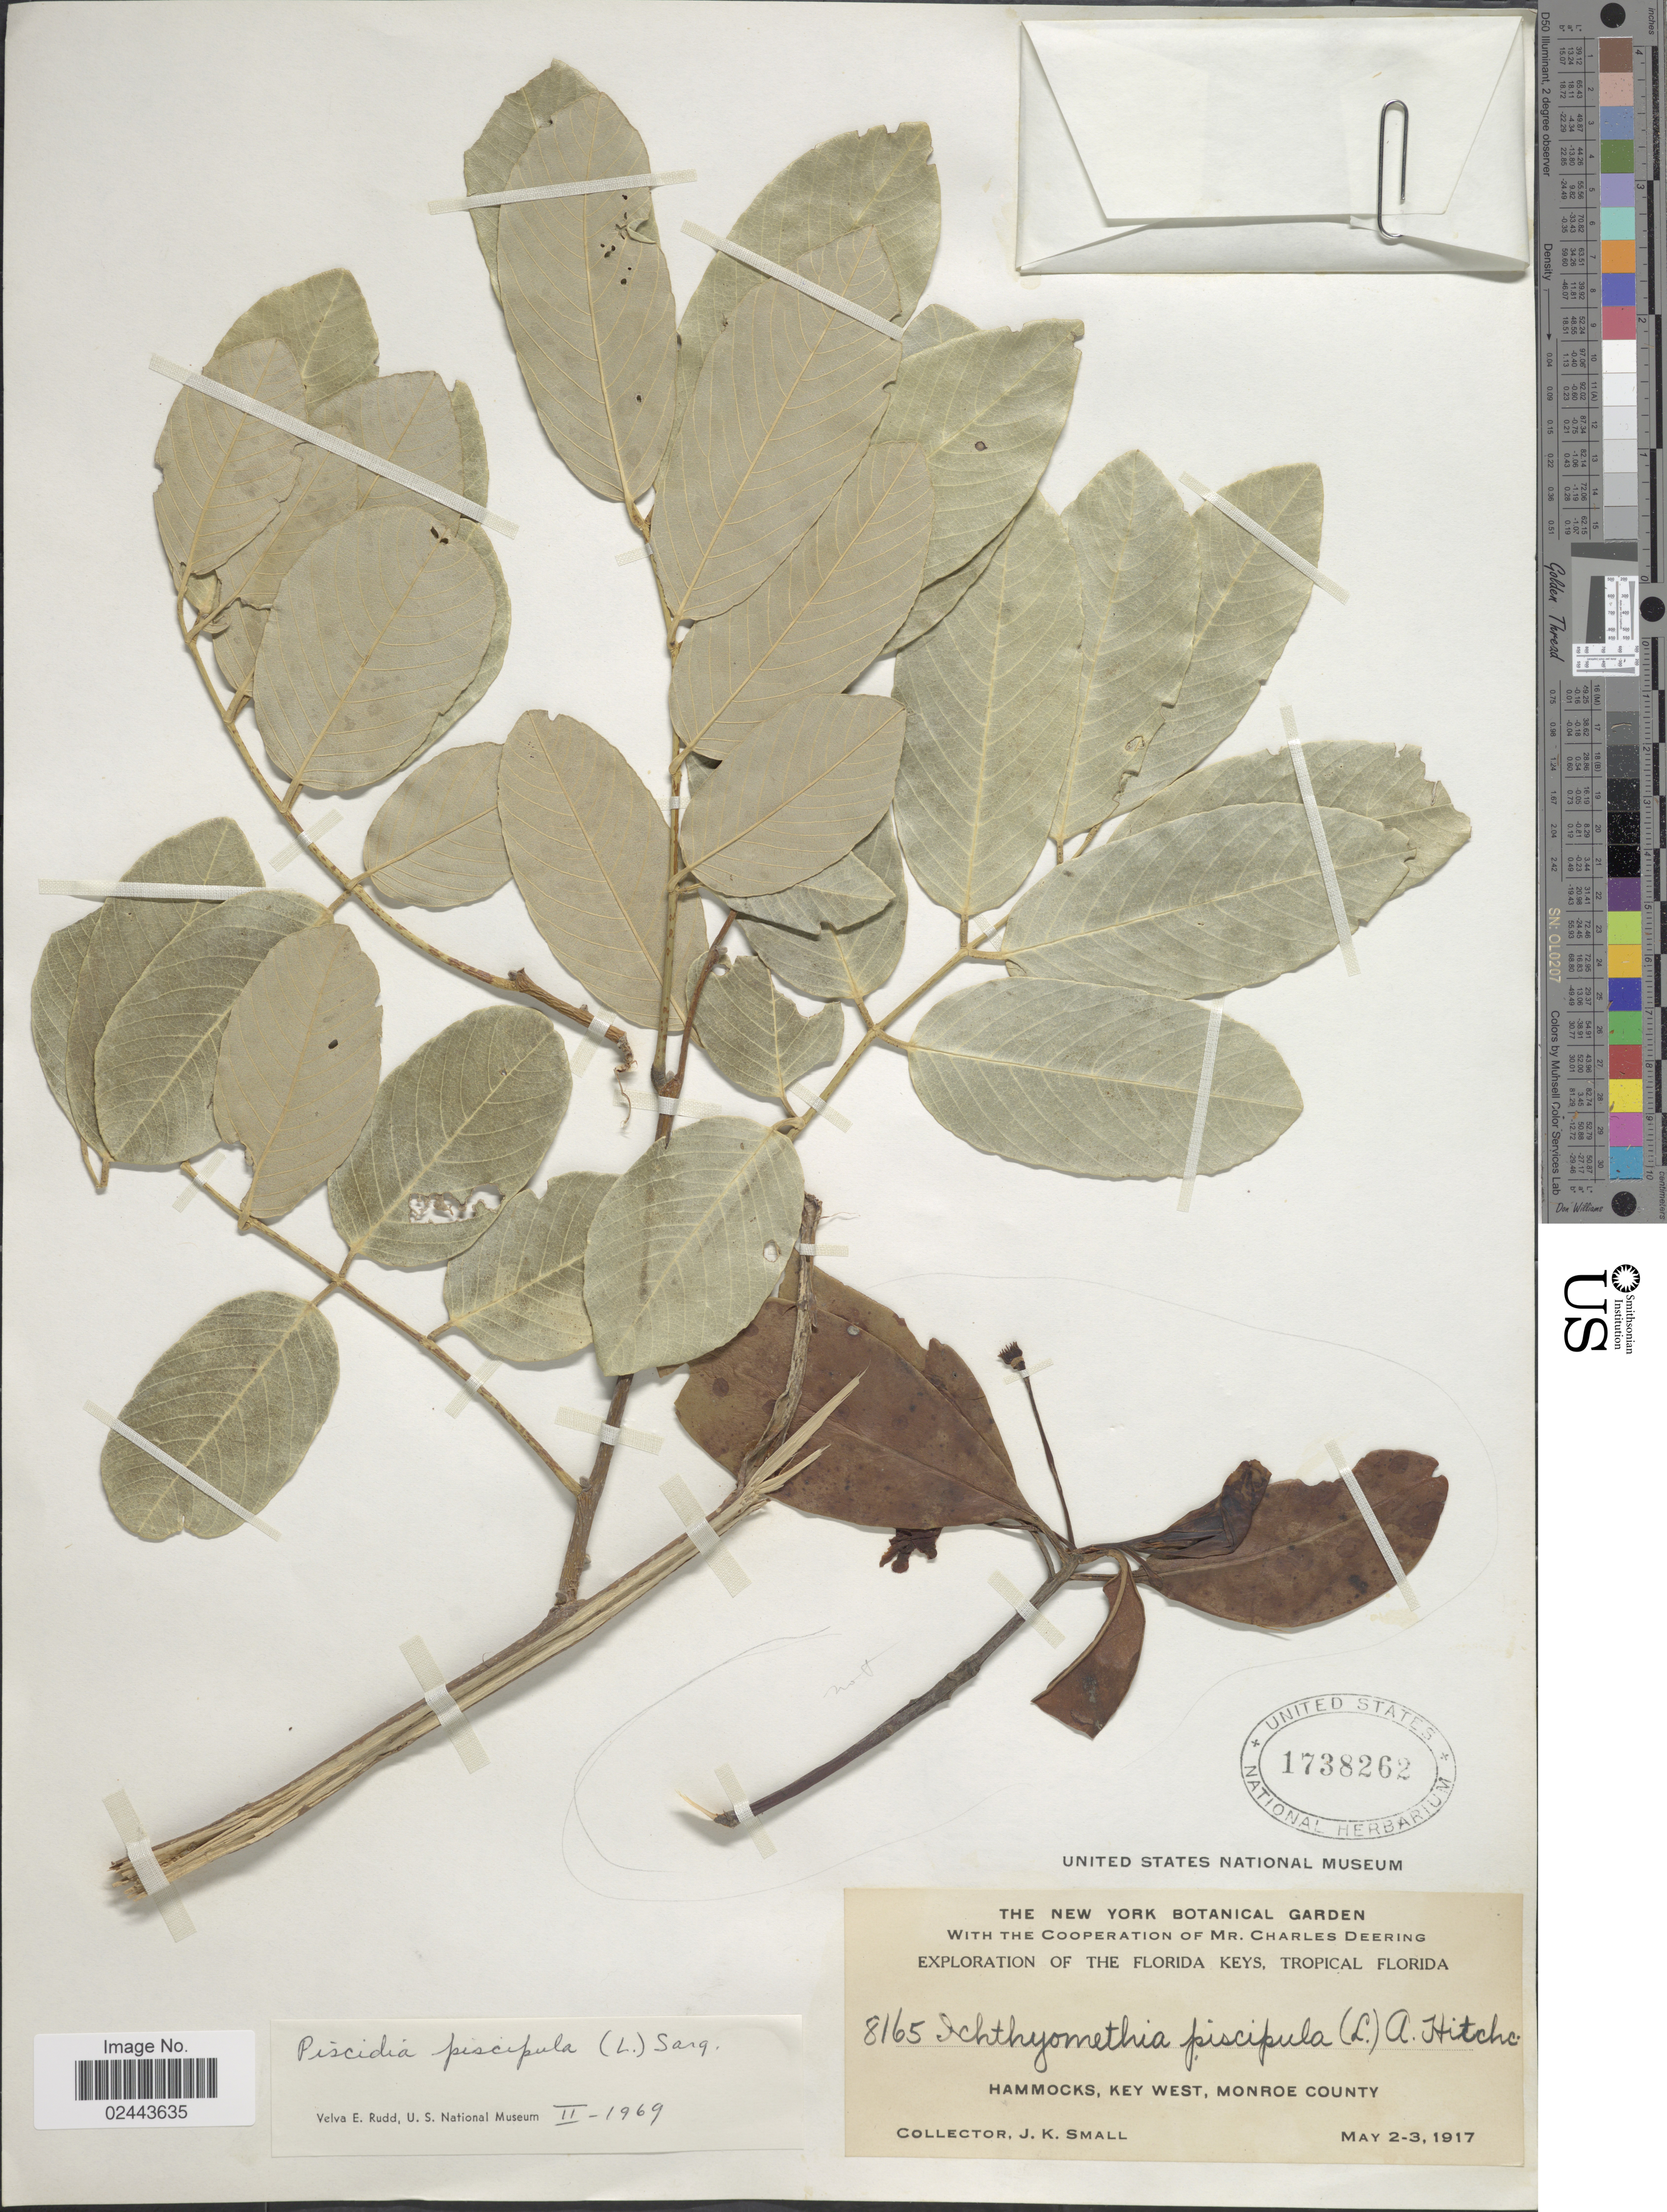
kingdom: Plantae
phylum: Tracheophyta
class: Magnoliopsida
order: Fabales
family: Fabaceae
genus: Piscidia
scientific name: Piscidia piscipula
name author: (L.) Sarg.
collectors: J. K. Small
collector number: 8165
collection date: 1917-05-02/1917-05-03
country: United States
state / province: Florida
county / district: Monroe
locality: Florida Keys, Hammocks, Key West, Monroe County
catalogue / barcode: US 1738262